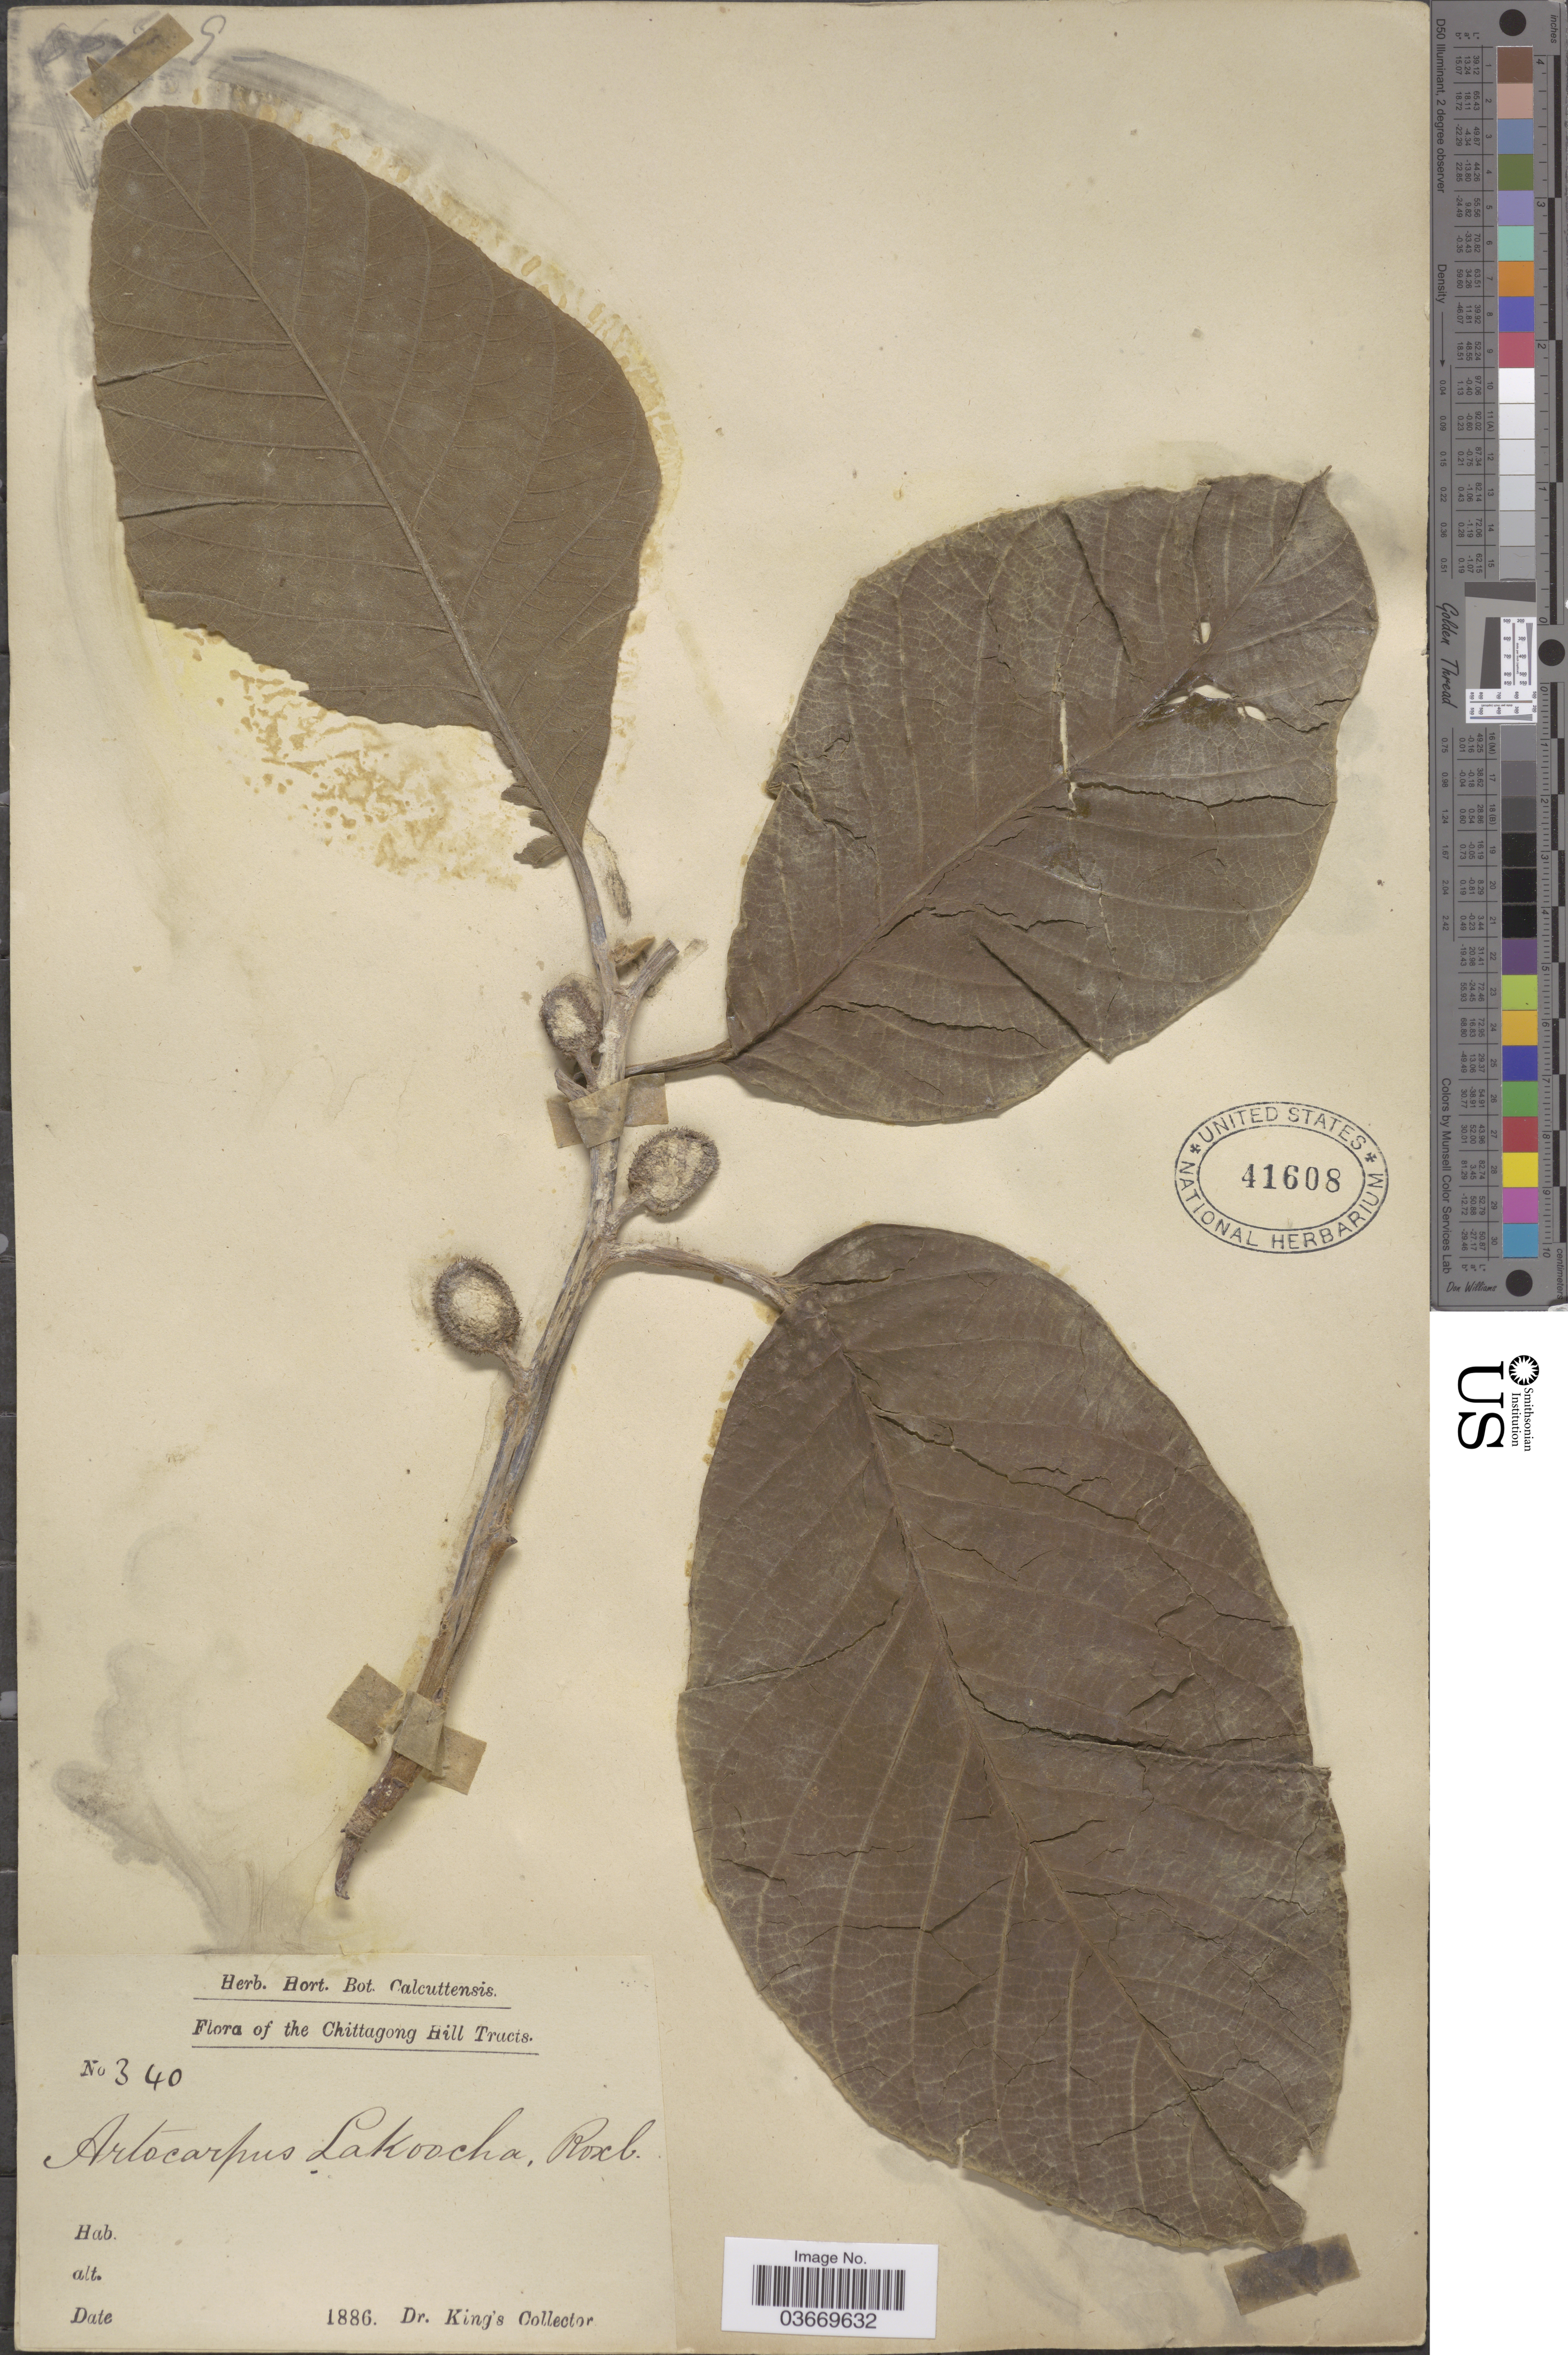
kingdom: Plantae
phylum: Tracheophyta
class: Magnoliopsida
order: Rosales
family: Moraceae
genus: Artocarpus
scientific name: Artocarpus lakoocha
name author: Wall. ex Roxb.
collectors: Dr. King's collector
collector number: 340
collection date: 1886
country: Bangladesh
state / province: Chittagong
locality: Chittagong Hill Tracts.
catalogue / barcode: US 41608